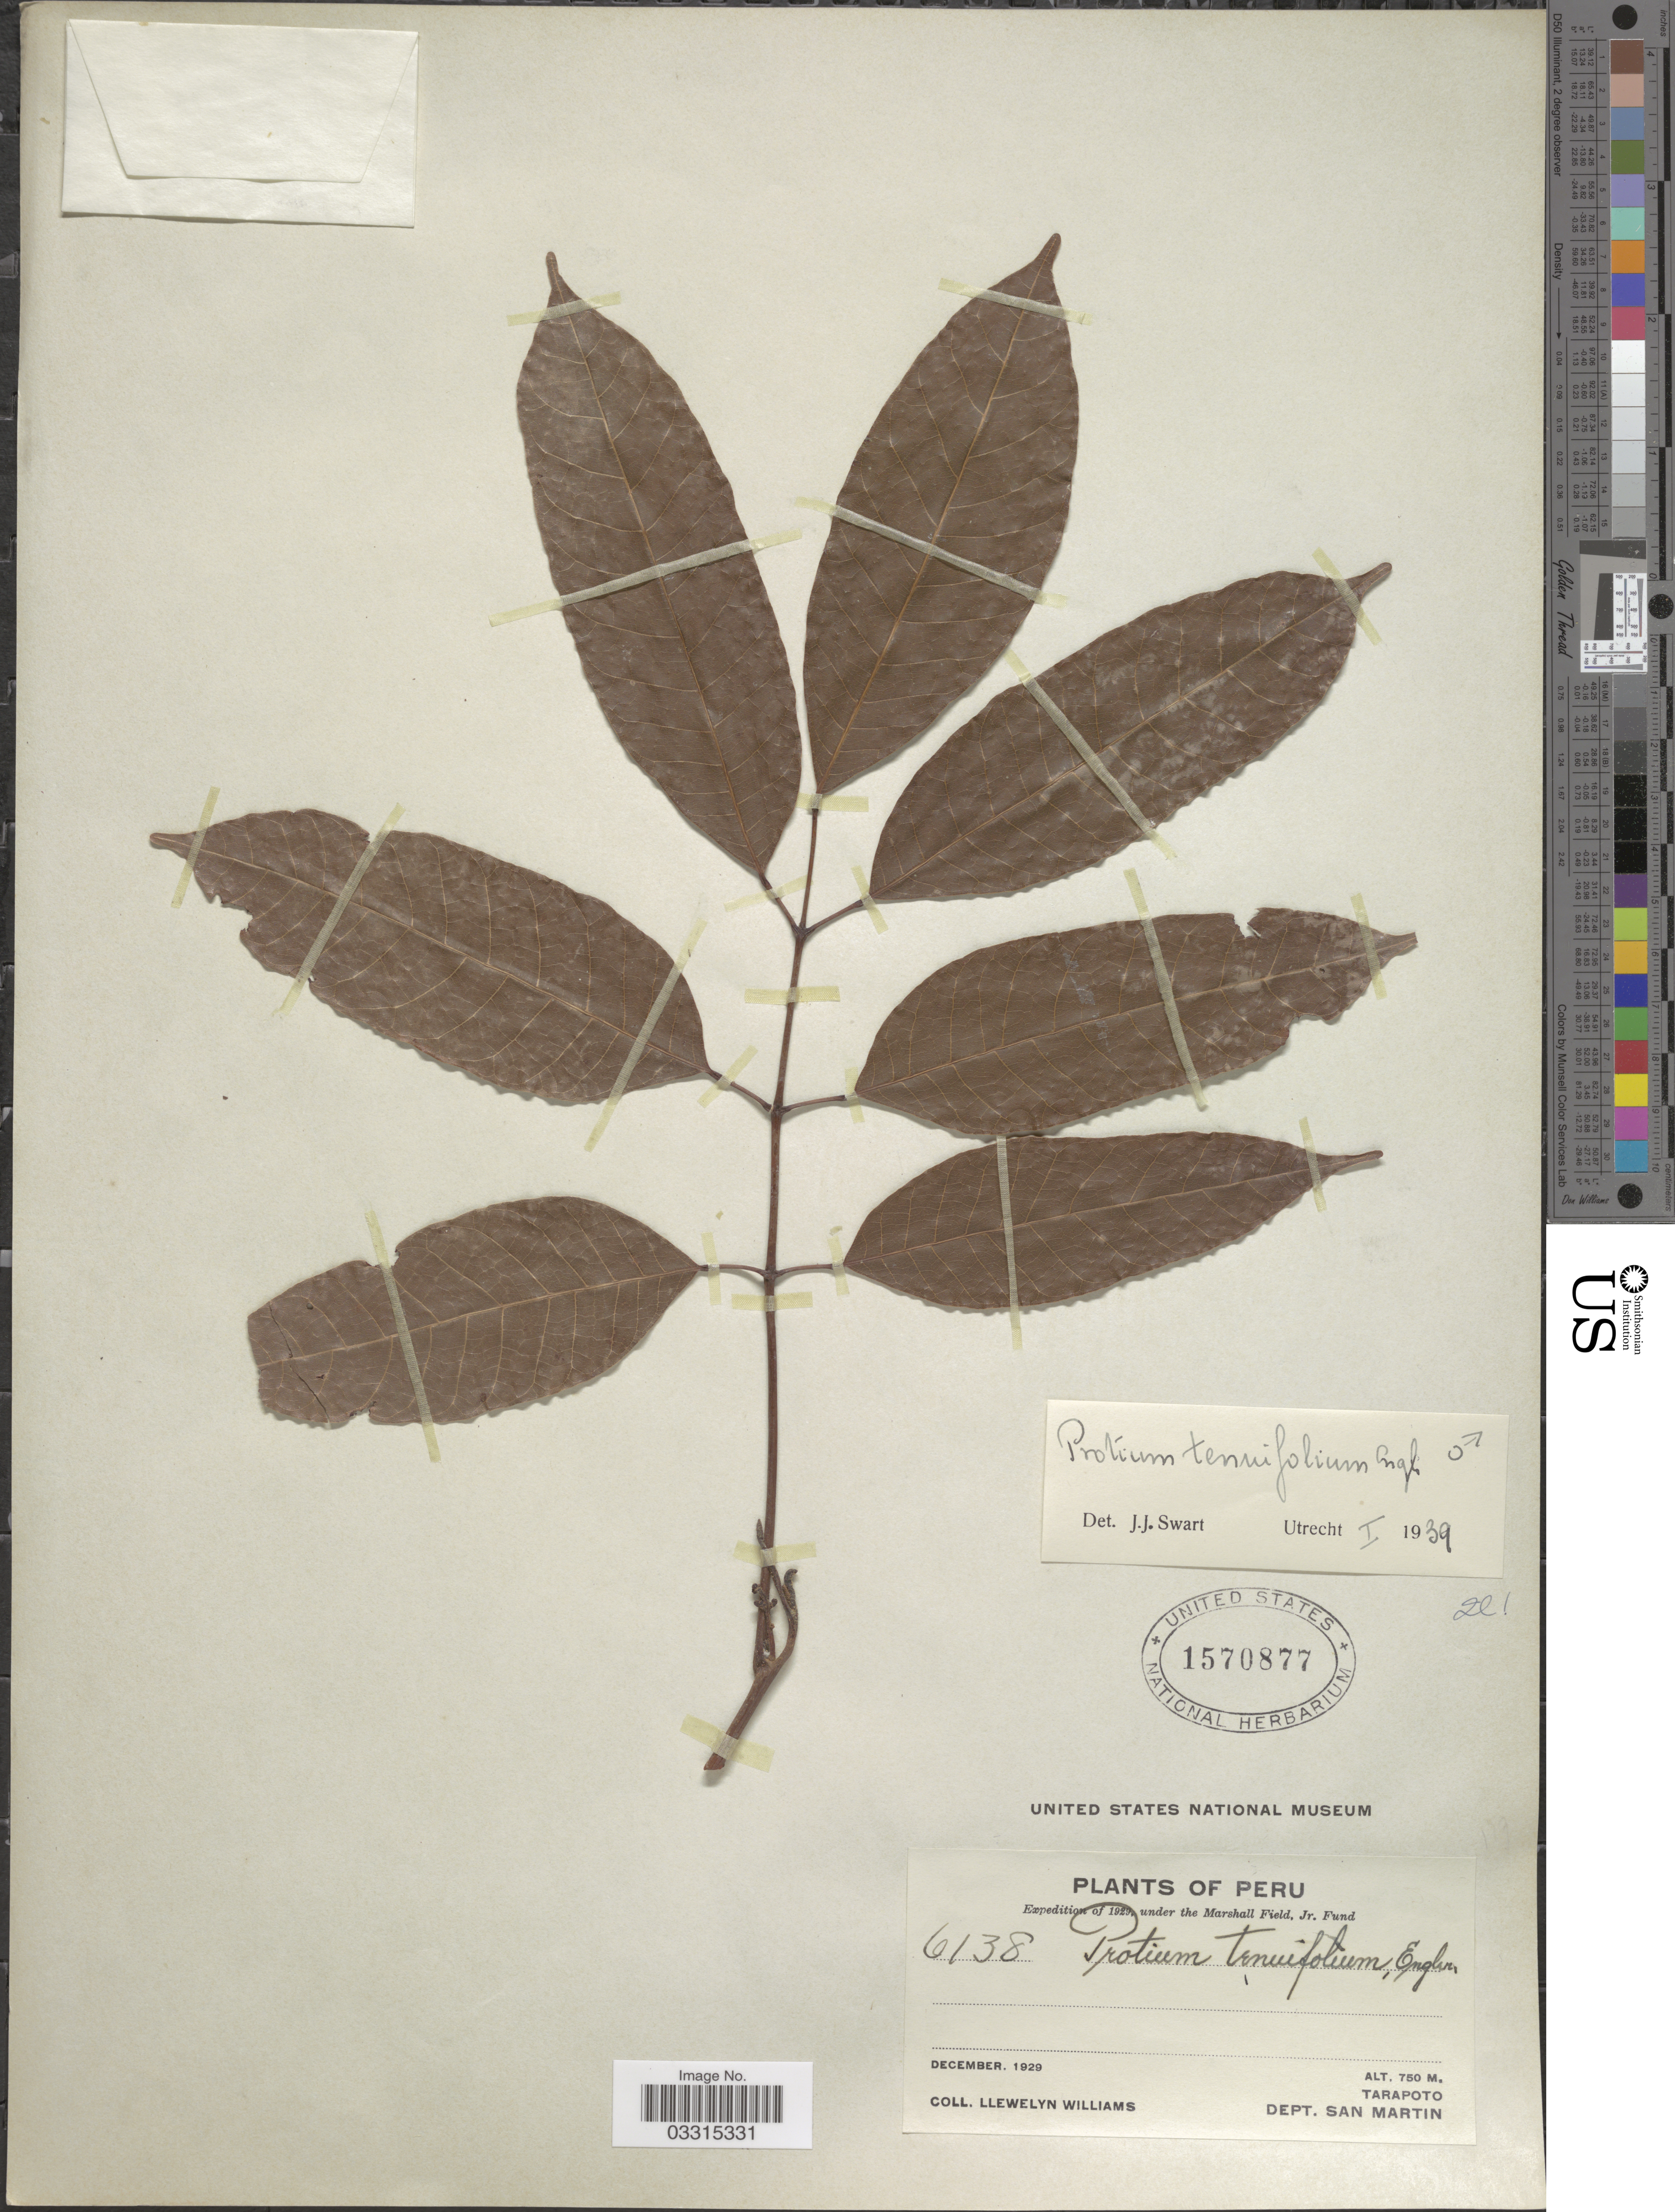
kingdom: Plantae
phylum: Tracheophyta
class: Magnoliopsida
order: Sapindales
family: Burseraceae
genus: Protium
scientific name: Protium tenuifolium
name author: (Engl.) Engl.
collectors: Ll. Williams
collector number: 6138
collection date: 1929-12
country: Peru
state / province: San Martín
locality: Tarapoto. Dept. San Martin.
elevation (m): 750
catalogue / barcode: US 1570877